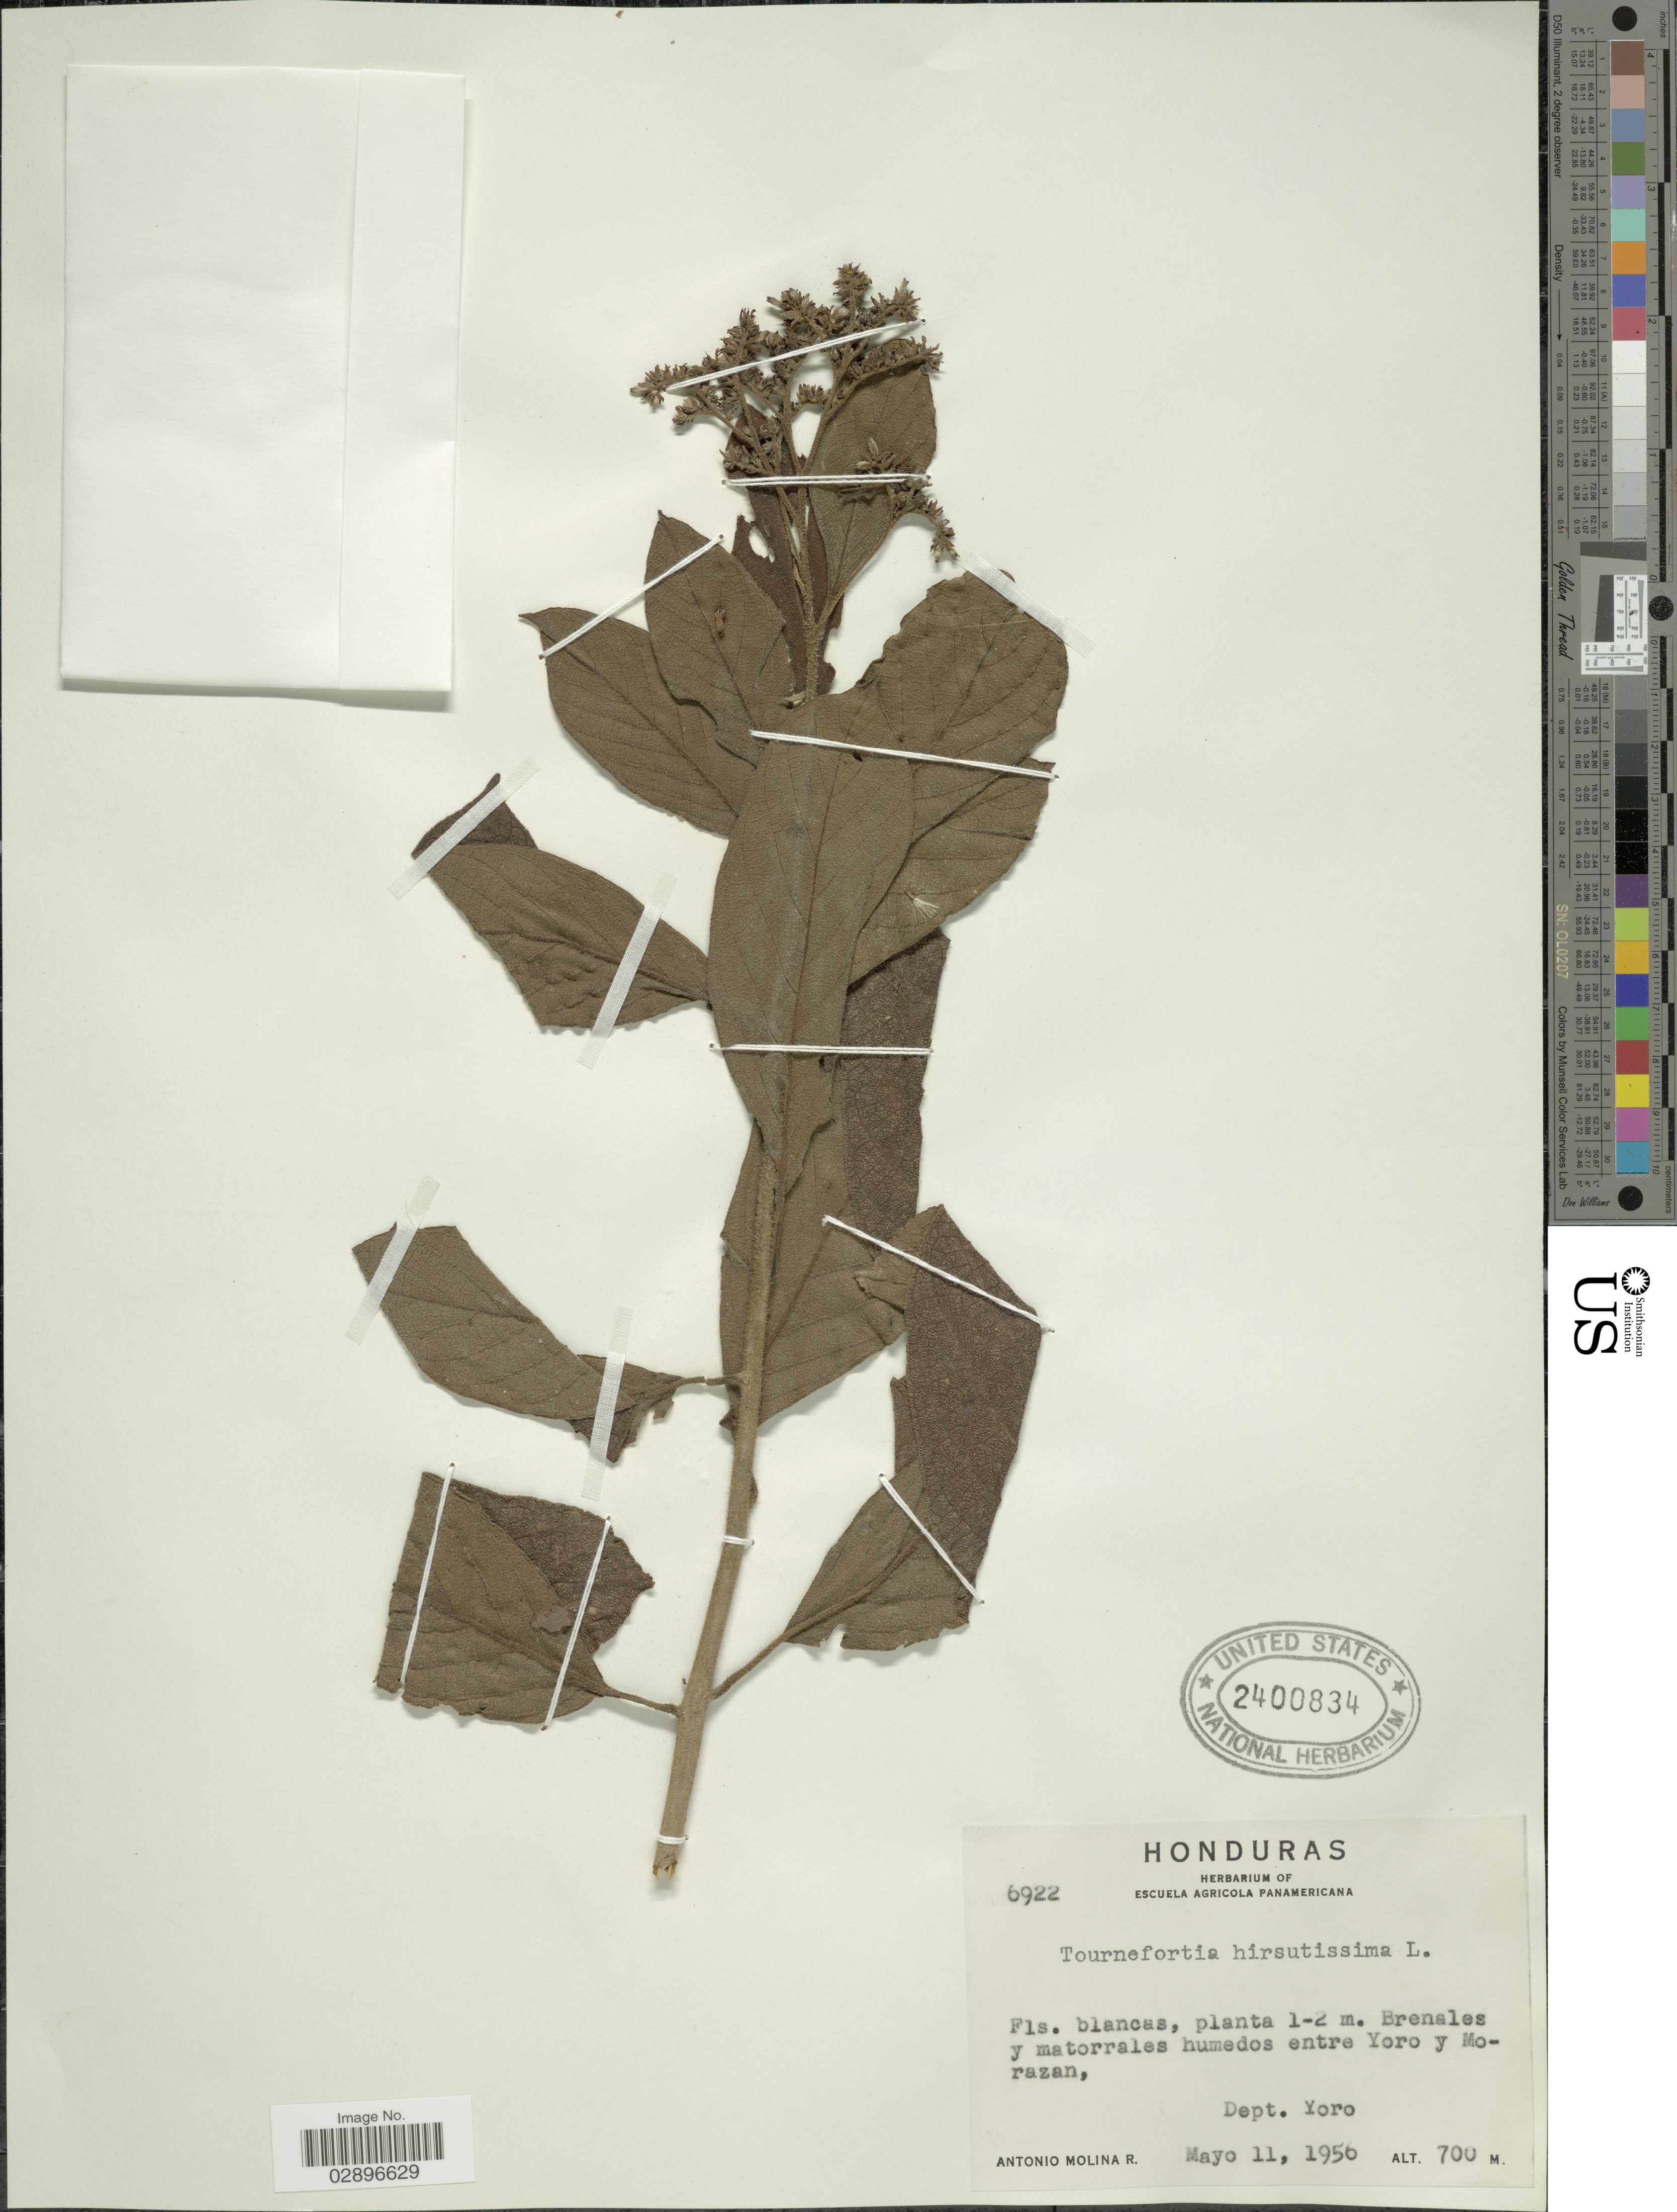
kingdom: Plantae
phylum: Tracheophyta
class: Magnoliopsida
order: Boraginales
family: Heliotropiaceae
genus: Tournefortia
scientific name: Tournefortia hirsutissima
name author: L.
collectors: A. Molina R.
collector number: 6922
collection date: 1956-05-11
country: Honduras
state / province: Yoro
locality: Brenales y matorrales humedos entre Yoro y Morazan, Dept. Yoro.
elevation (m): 700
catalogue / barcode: US 2400834